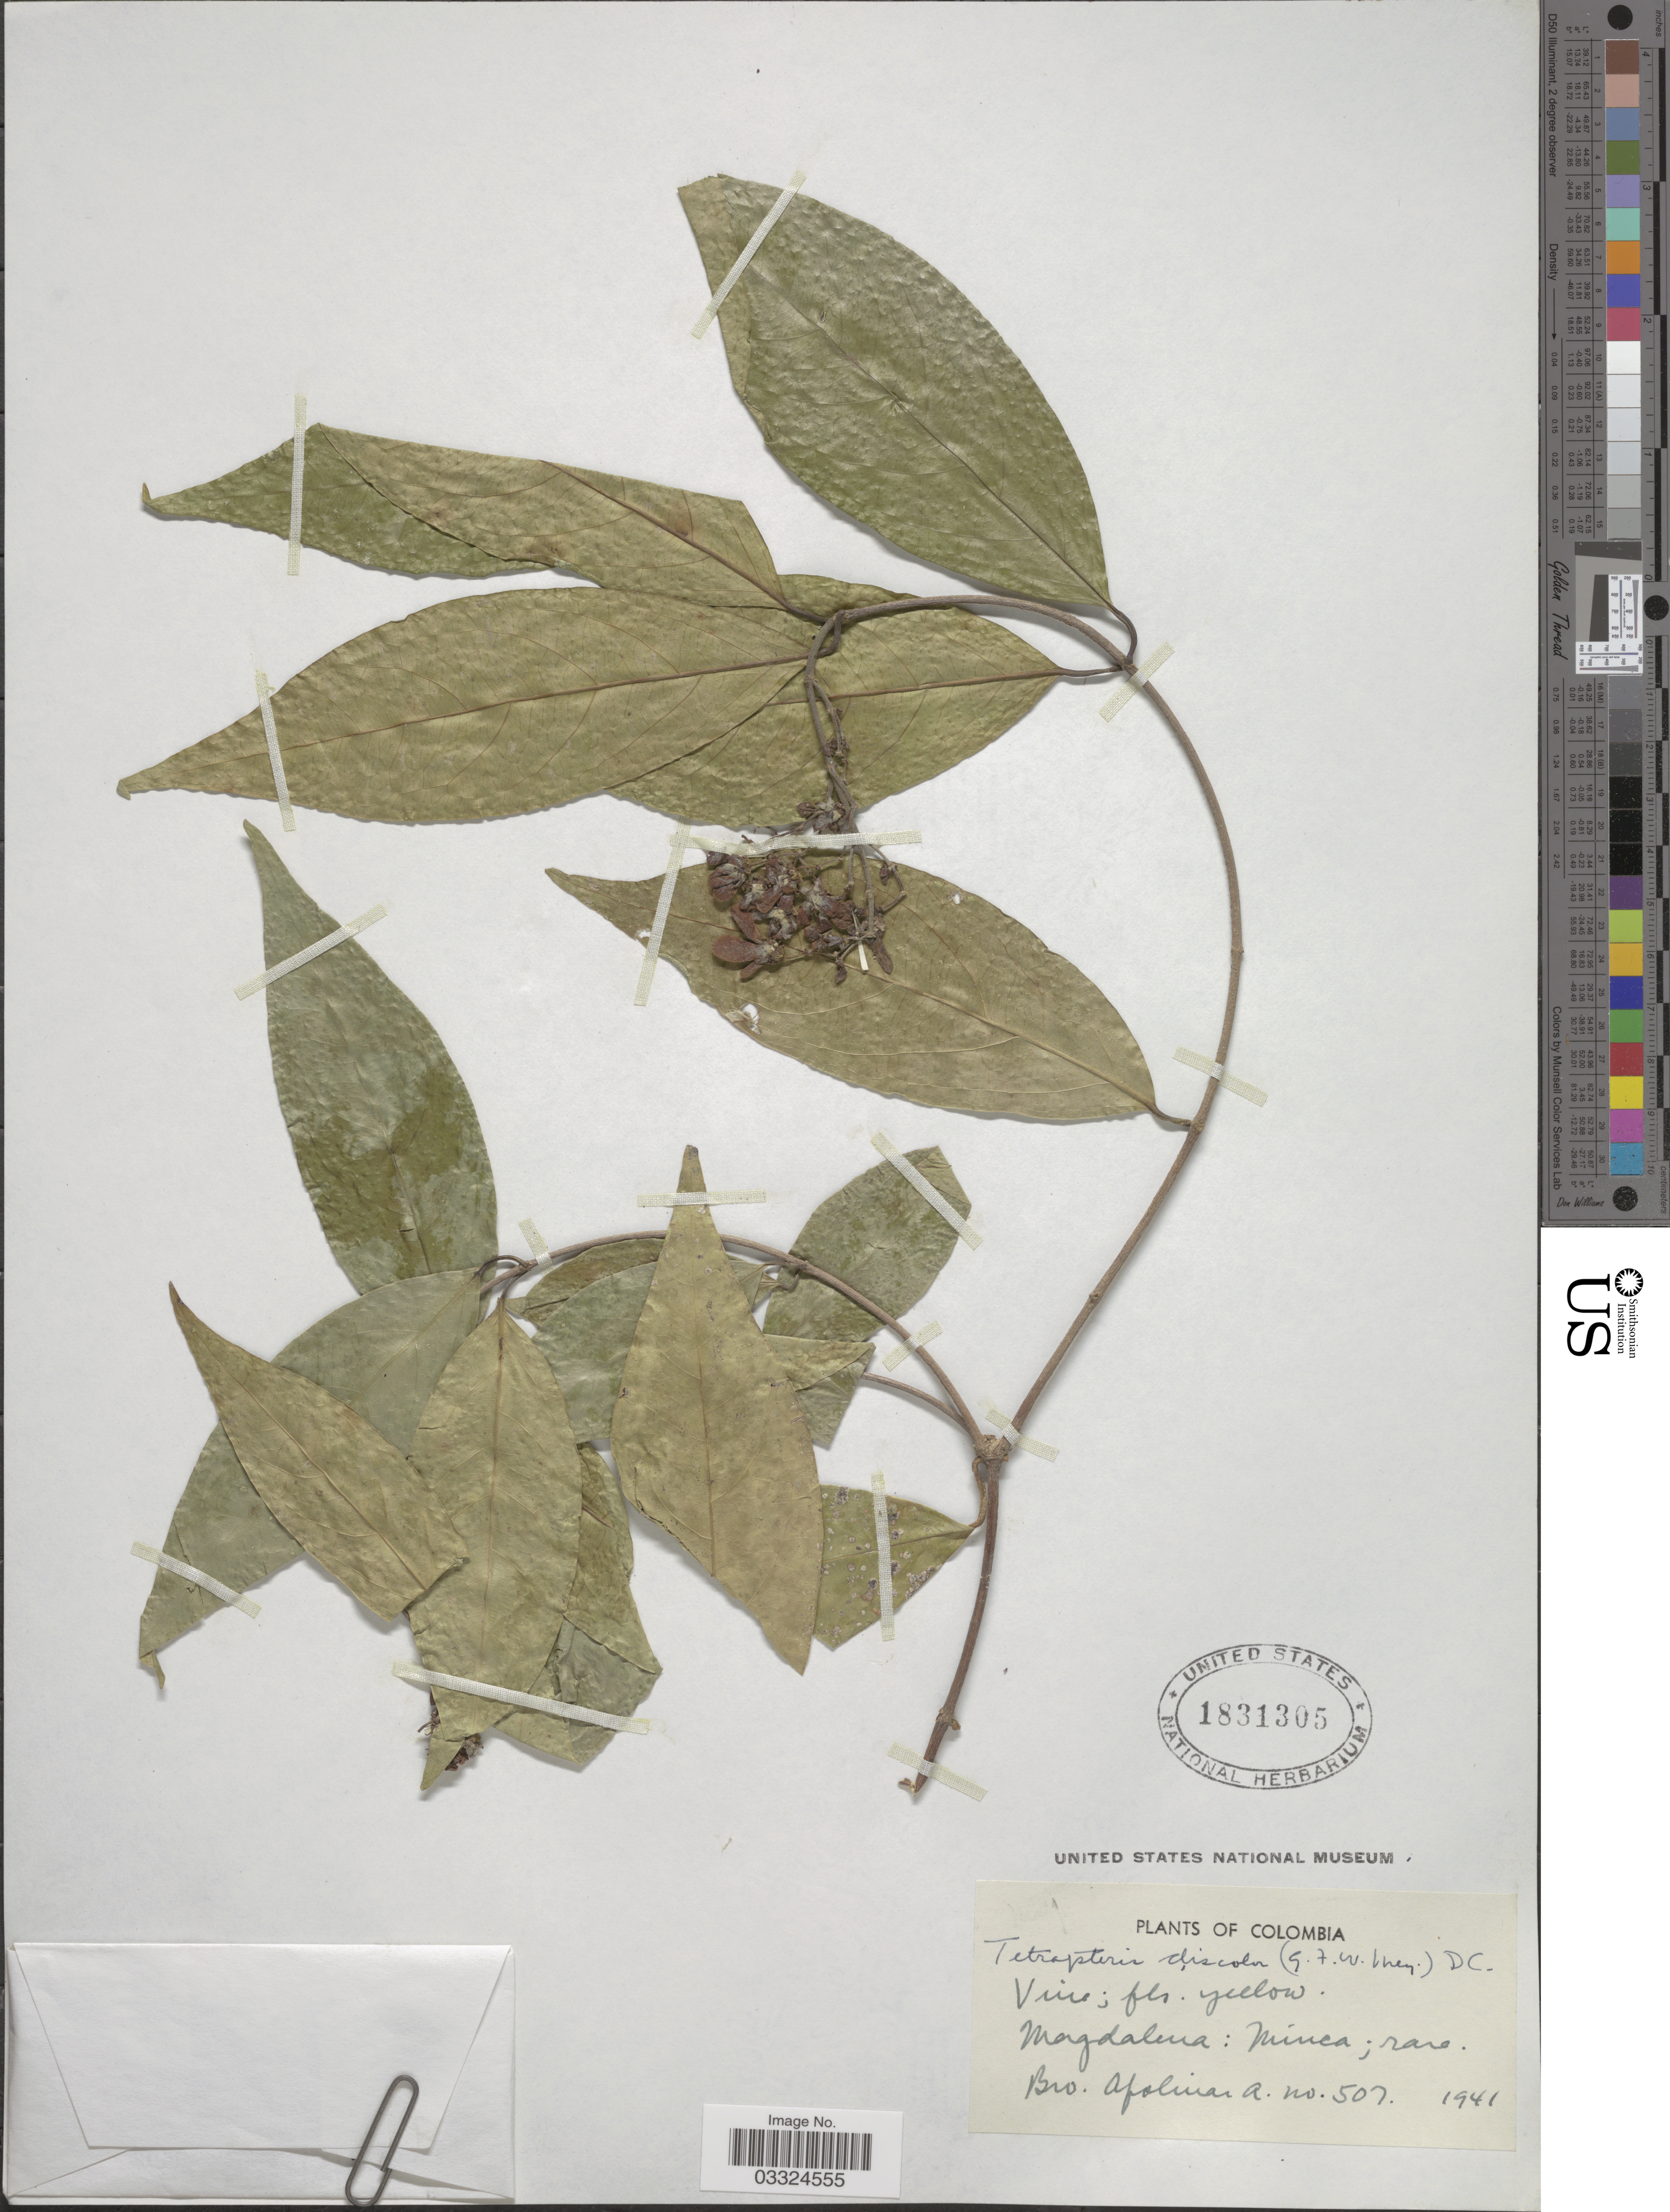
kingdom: Plantae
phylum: Tracheophyta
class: Magnoliopsida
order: Malpighiales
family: Malpighiaceae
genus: Tetrapterys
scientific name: Tetrapterys discolor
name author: (G. Mey.) DC.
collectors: Bro. Apolinar A.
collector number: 507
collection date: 1941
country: Colombia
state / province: Magdalena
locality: Minca.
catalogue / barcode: US 1831305